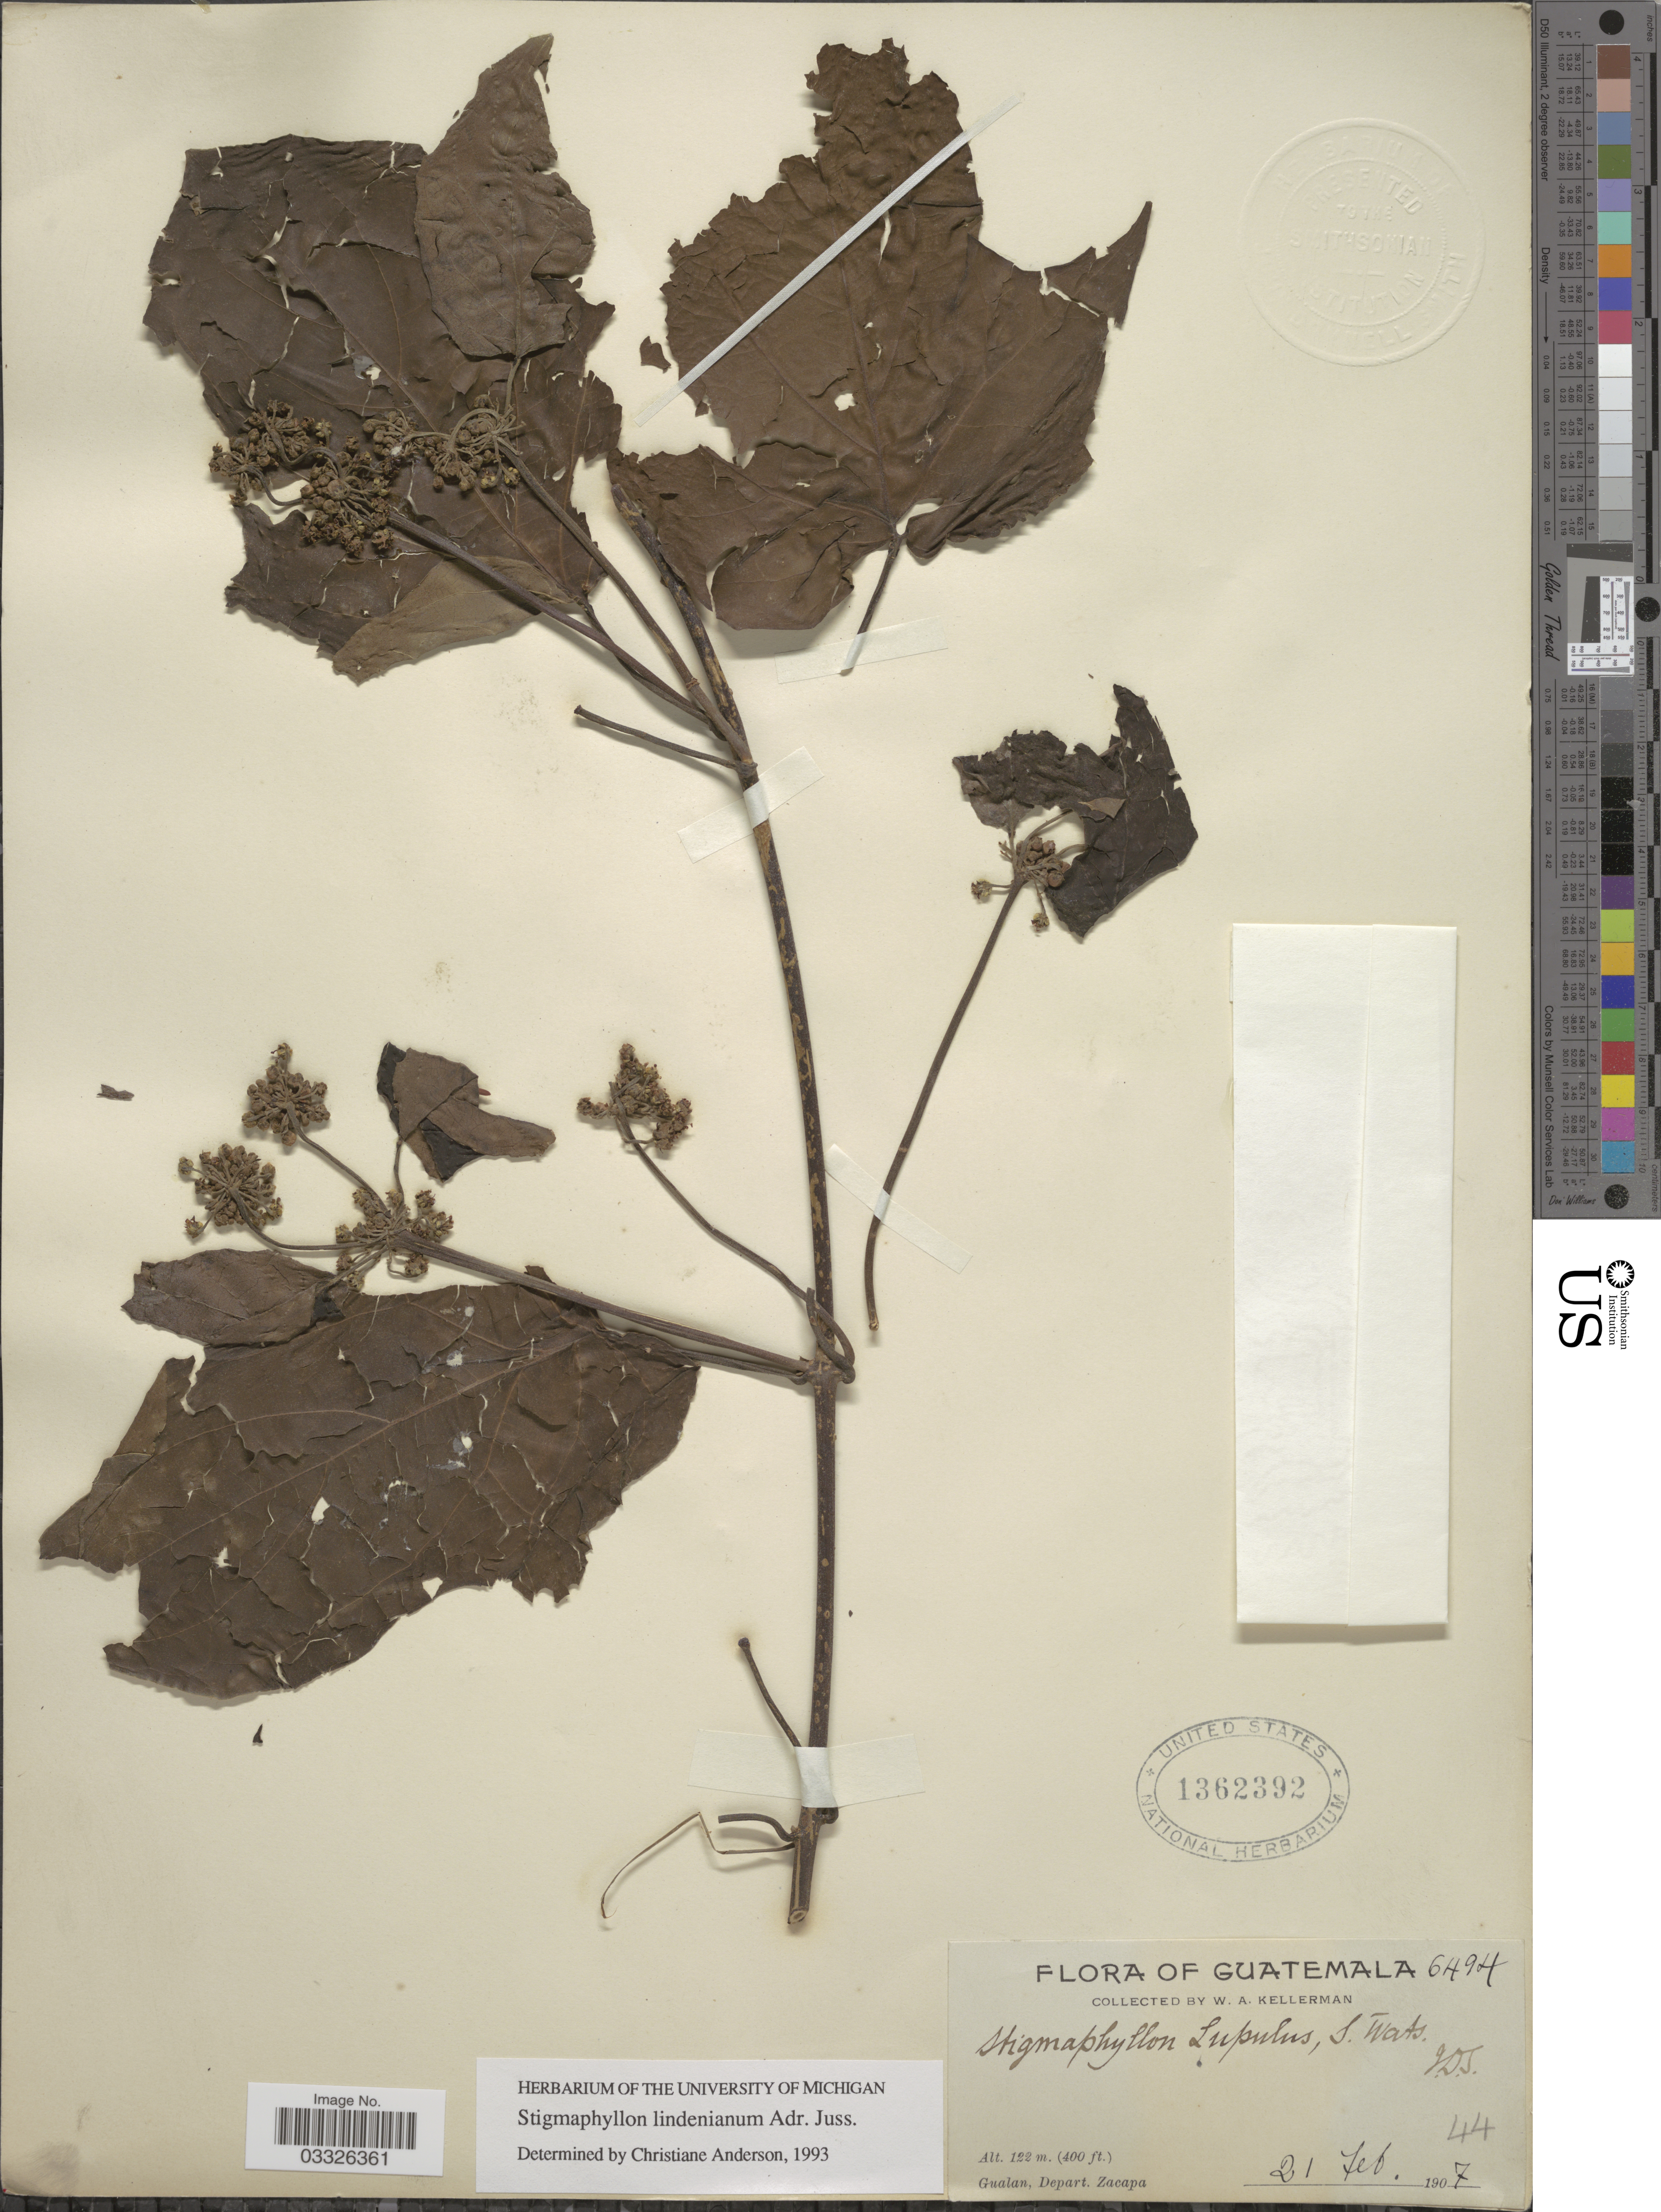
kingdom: Plantae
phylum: Tracheophyta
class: Magnoliopsida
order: Malpighiales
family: Malpighiaceae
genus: Stigmaphyllon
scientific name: Stigmaphyllon lindenianum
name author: A. Juss.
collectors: W. Kellerman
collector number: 6494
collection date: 1907-02-21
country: Guatemala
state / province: Zacapa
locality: Gualan, Depart. Zacapa.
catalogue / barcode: US 1362392